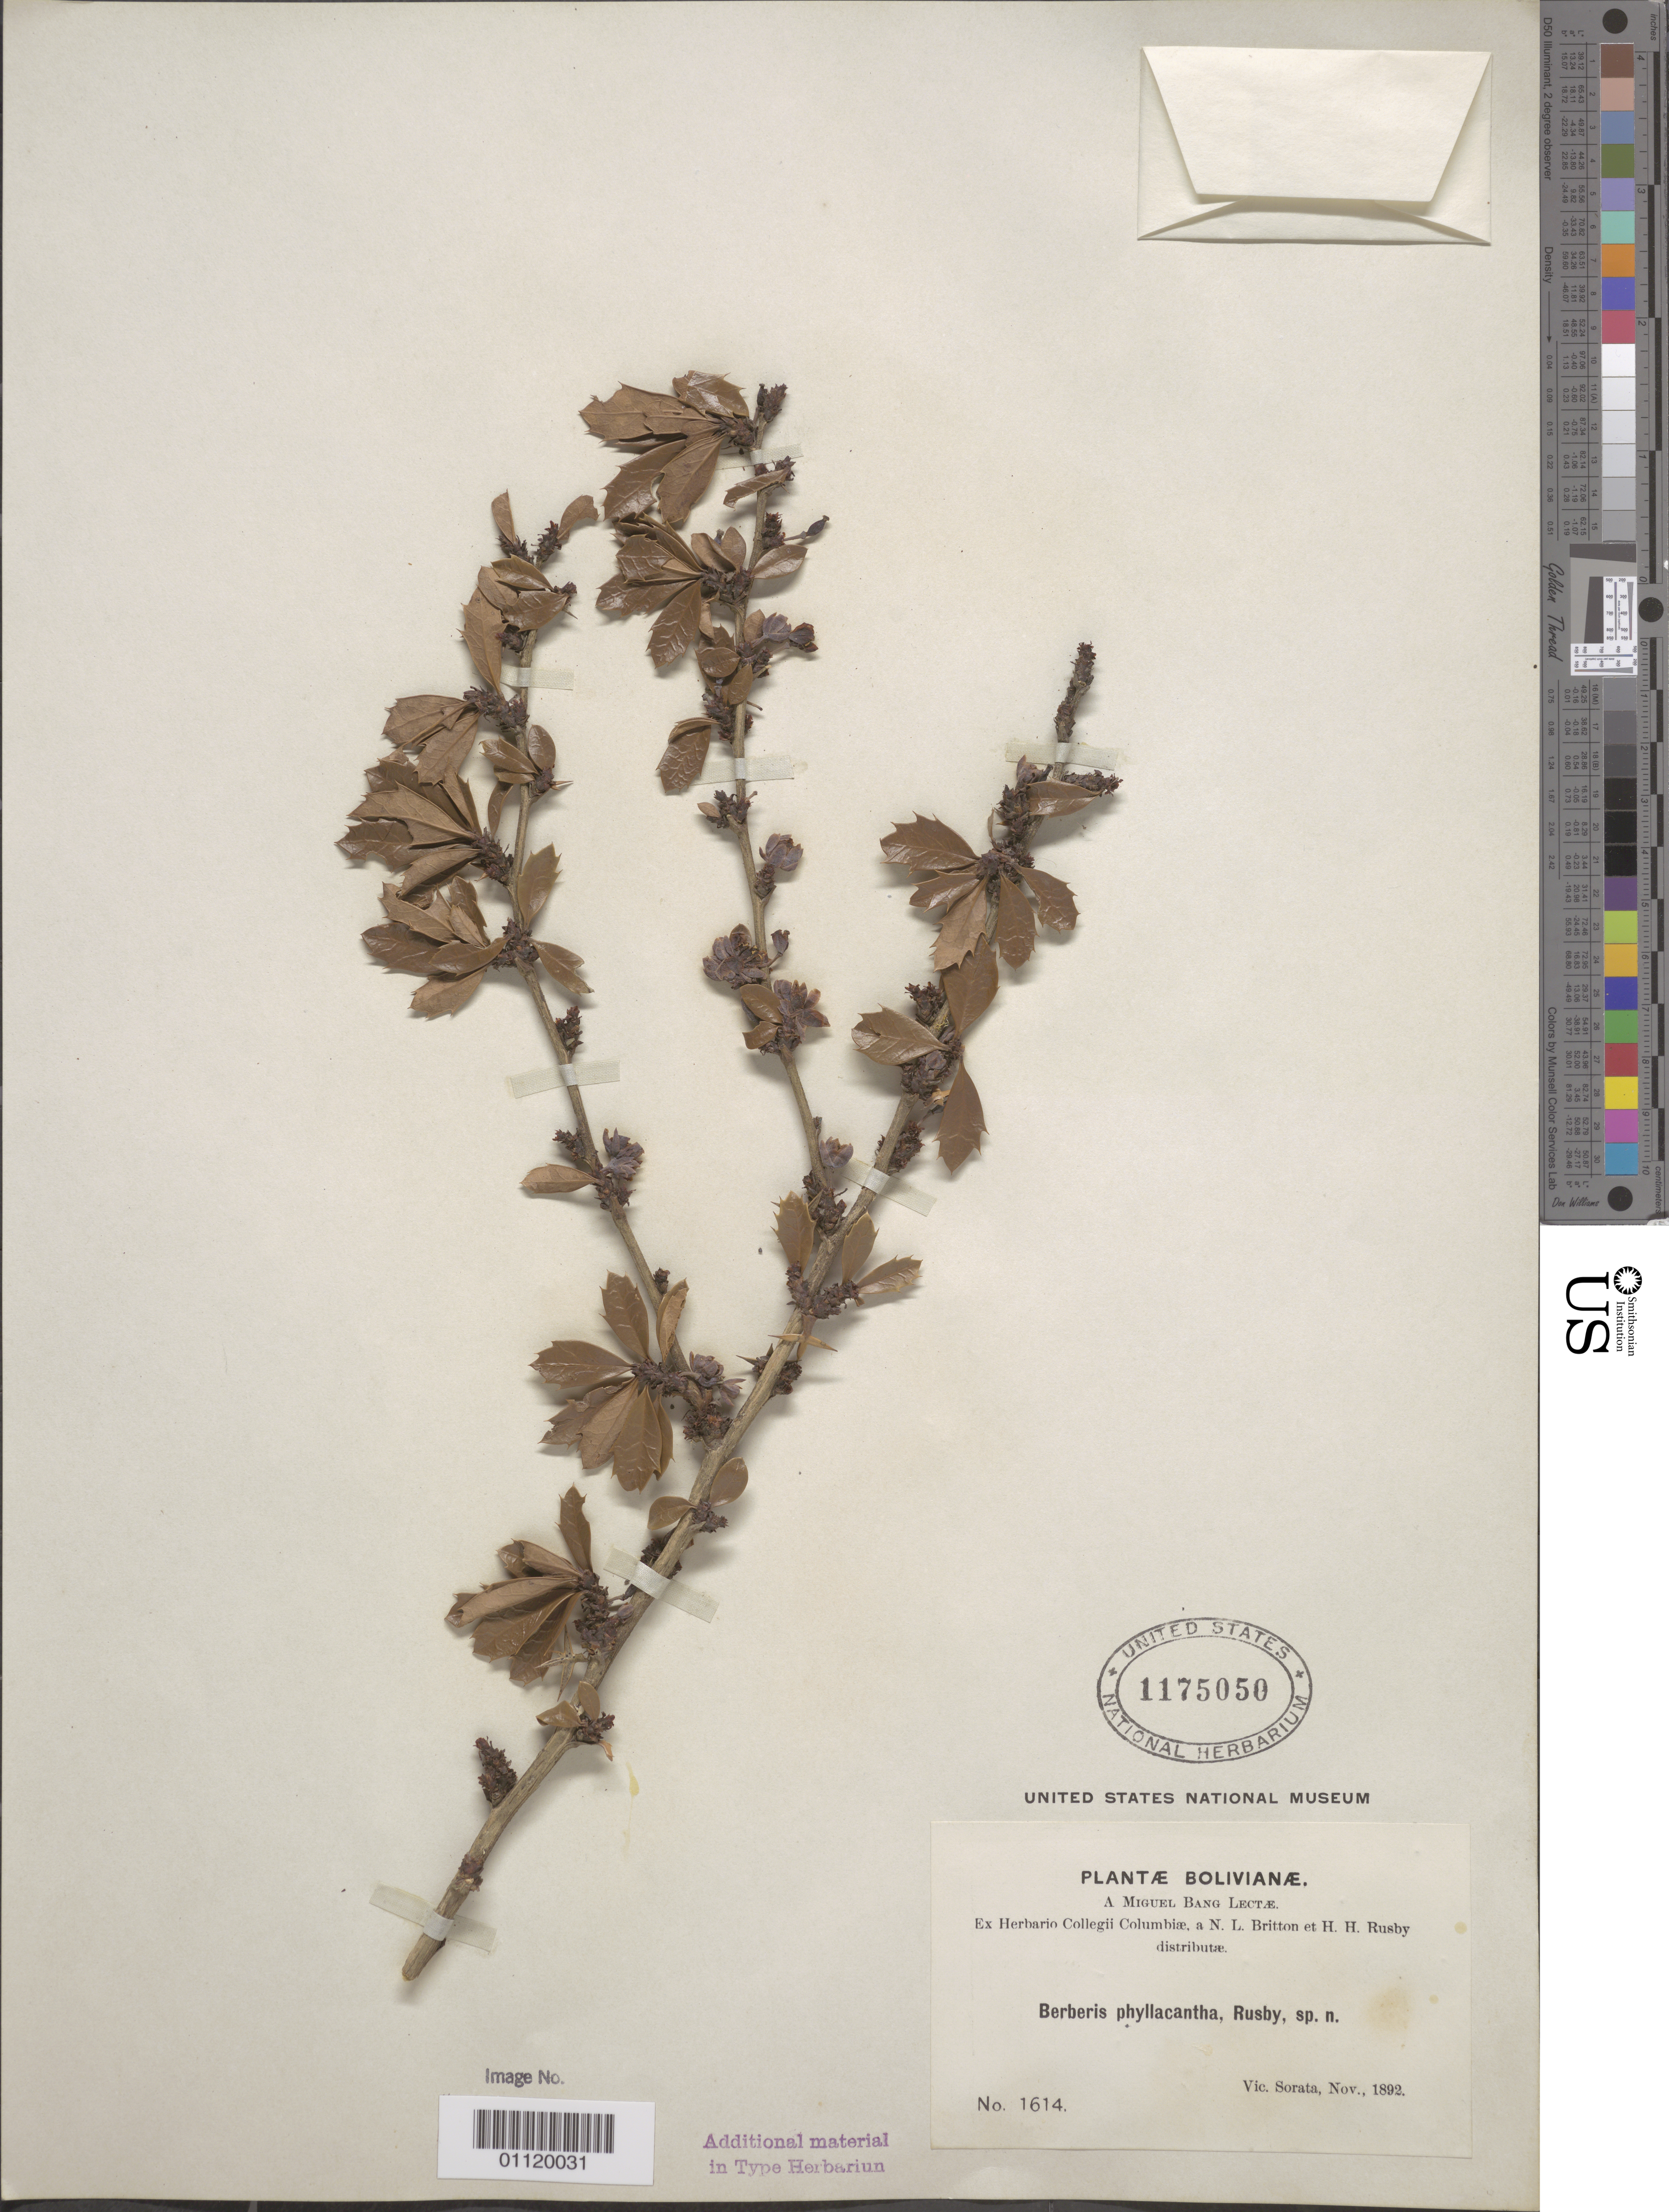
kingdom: Plantae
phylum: Tracheophyta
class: Magnoliopsida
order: Ranunculales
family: Berberidaceae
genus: Berberis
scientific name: Berberis phyllacantha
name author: Rusby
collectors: M. Bang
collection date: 1892-11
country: Bolivia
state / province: La Paz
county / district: Larecaja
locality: Vicinity of Sorata.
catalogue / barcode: US 1175050